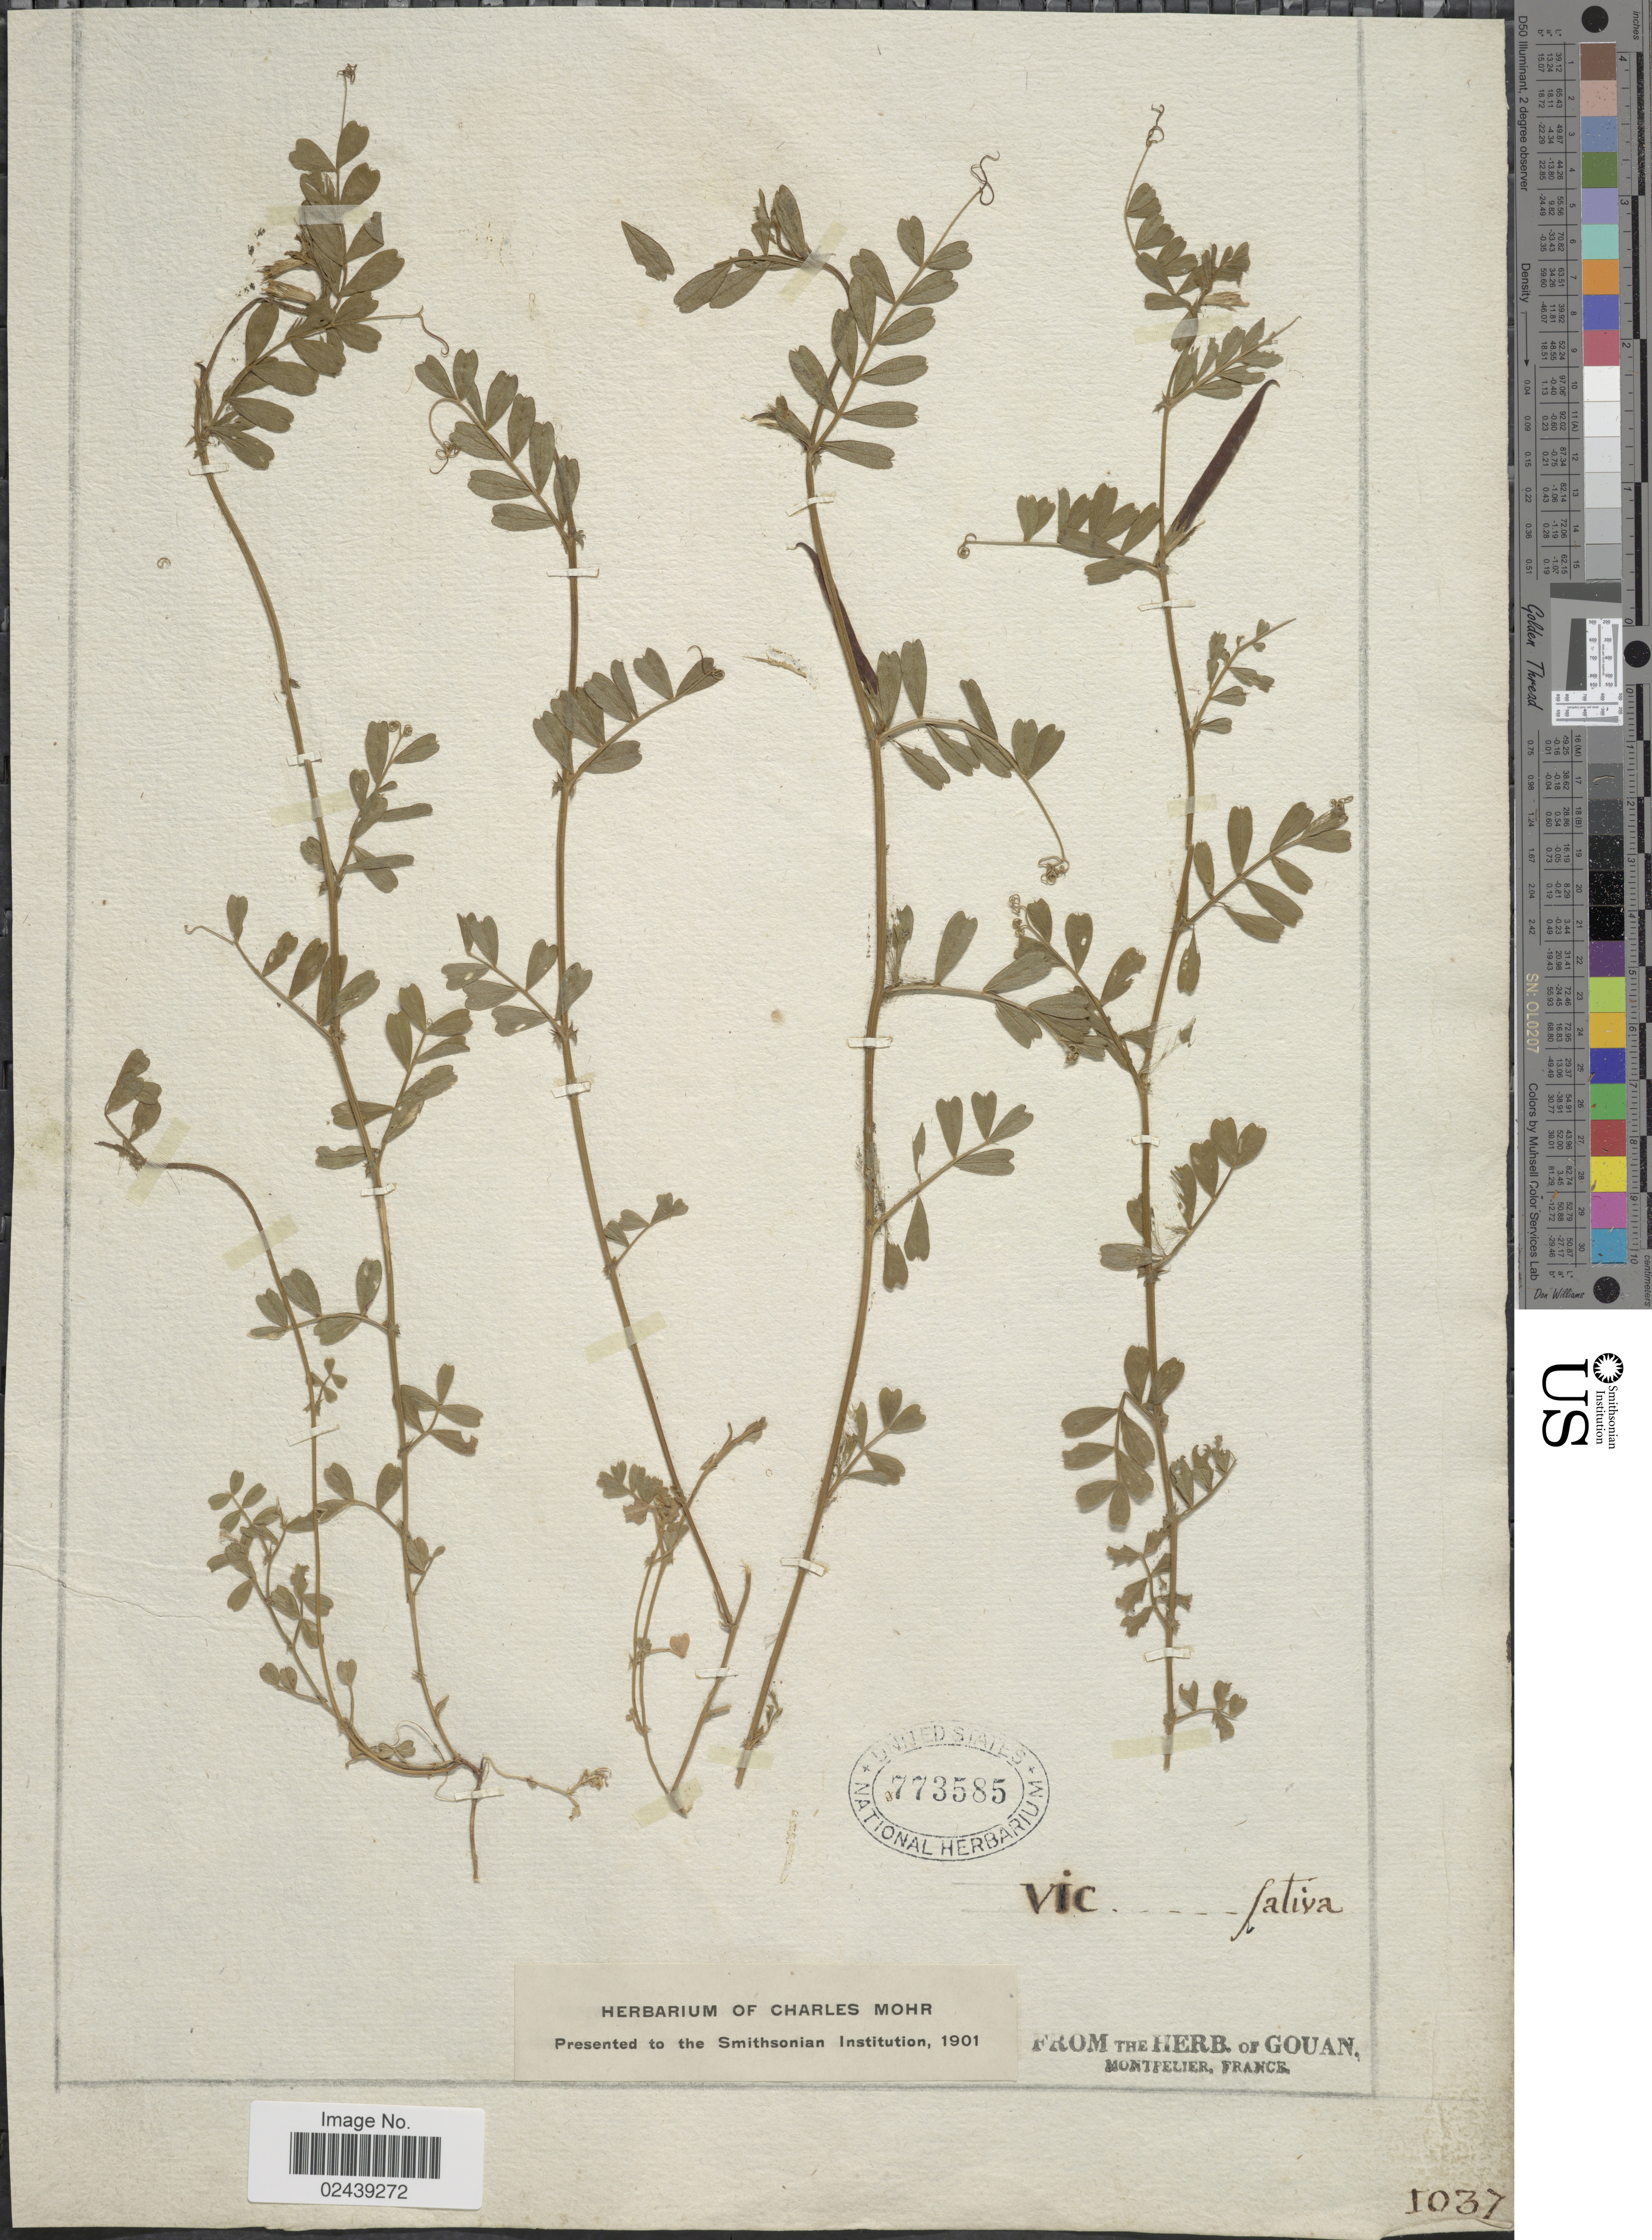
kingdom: Plantae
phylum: Tracheophyta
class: Magnoliopsida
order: Fabales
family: Fabaceae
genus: Vicia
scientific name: Vicia sativa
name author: L.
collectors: ex herb. Charles Mohr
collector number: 1037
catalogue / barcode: US 773585